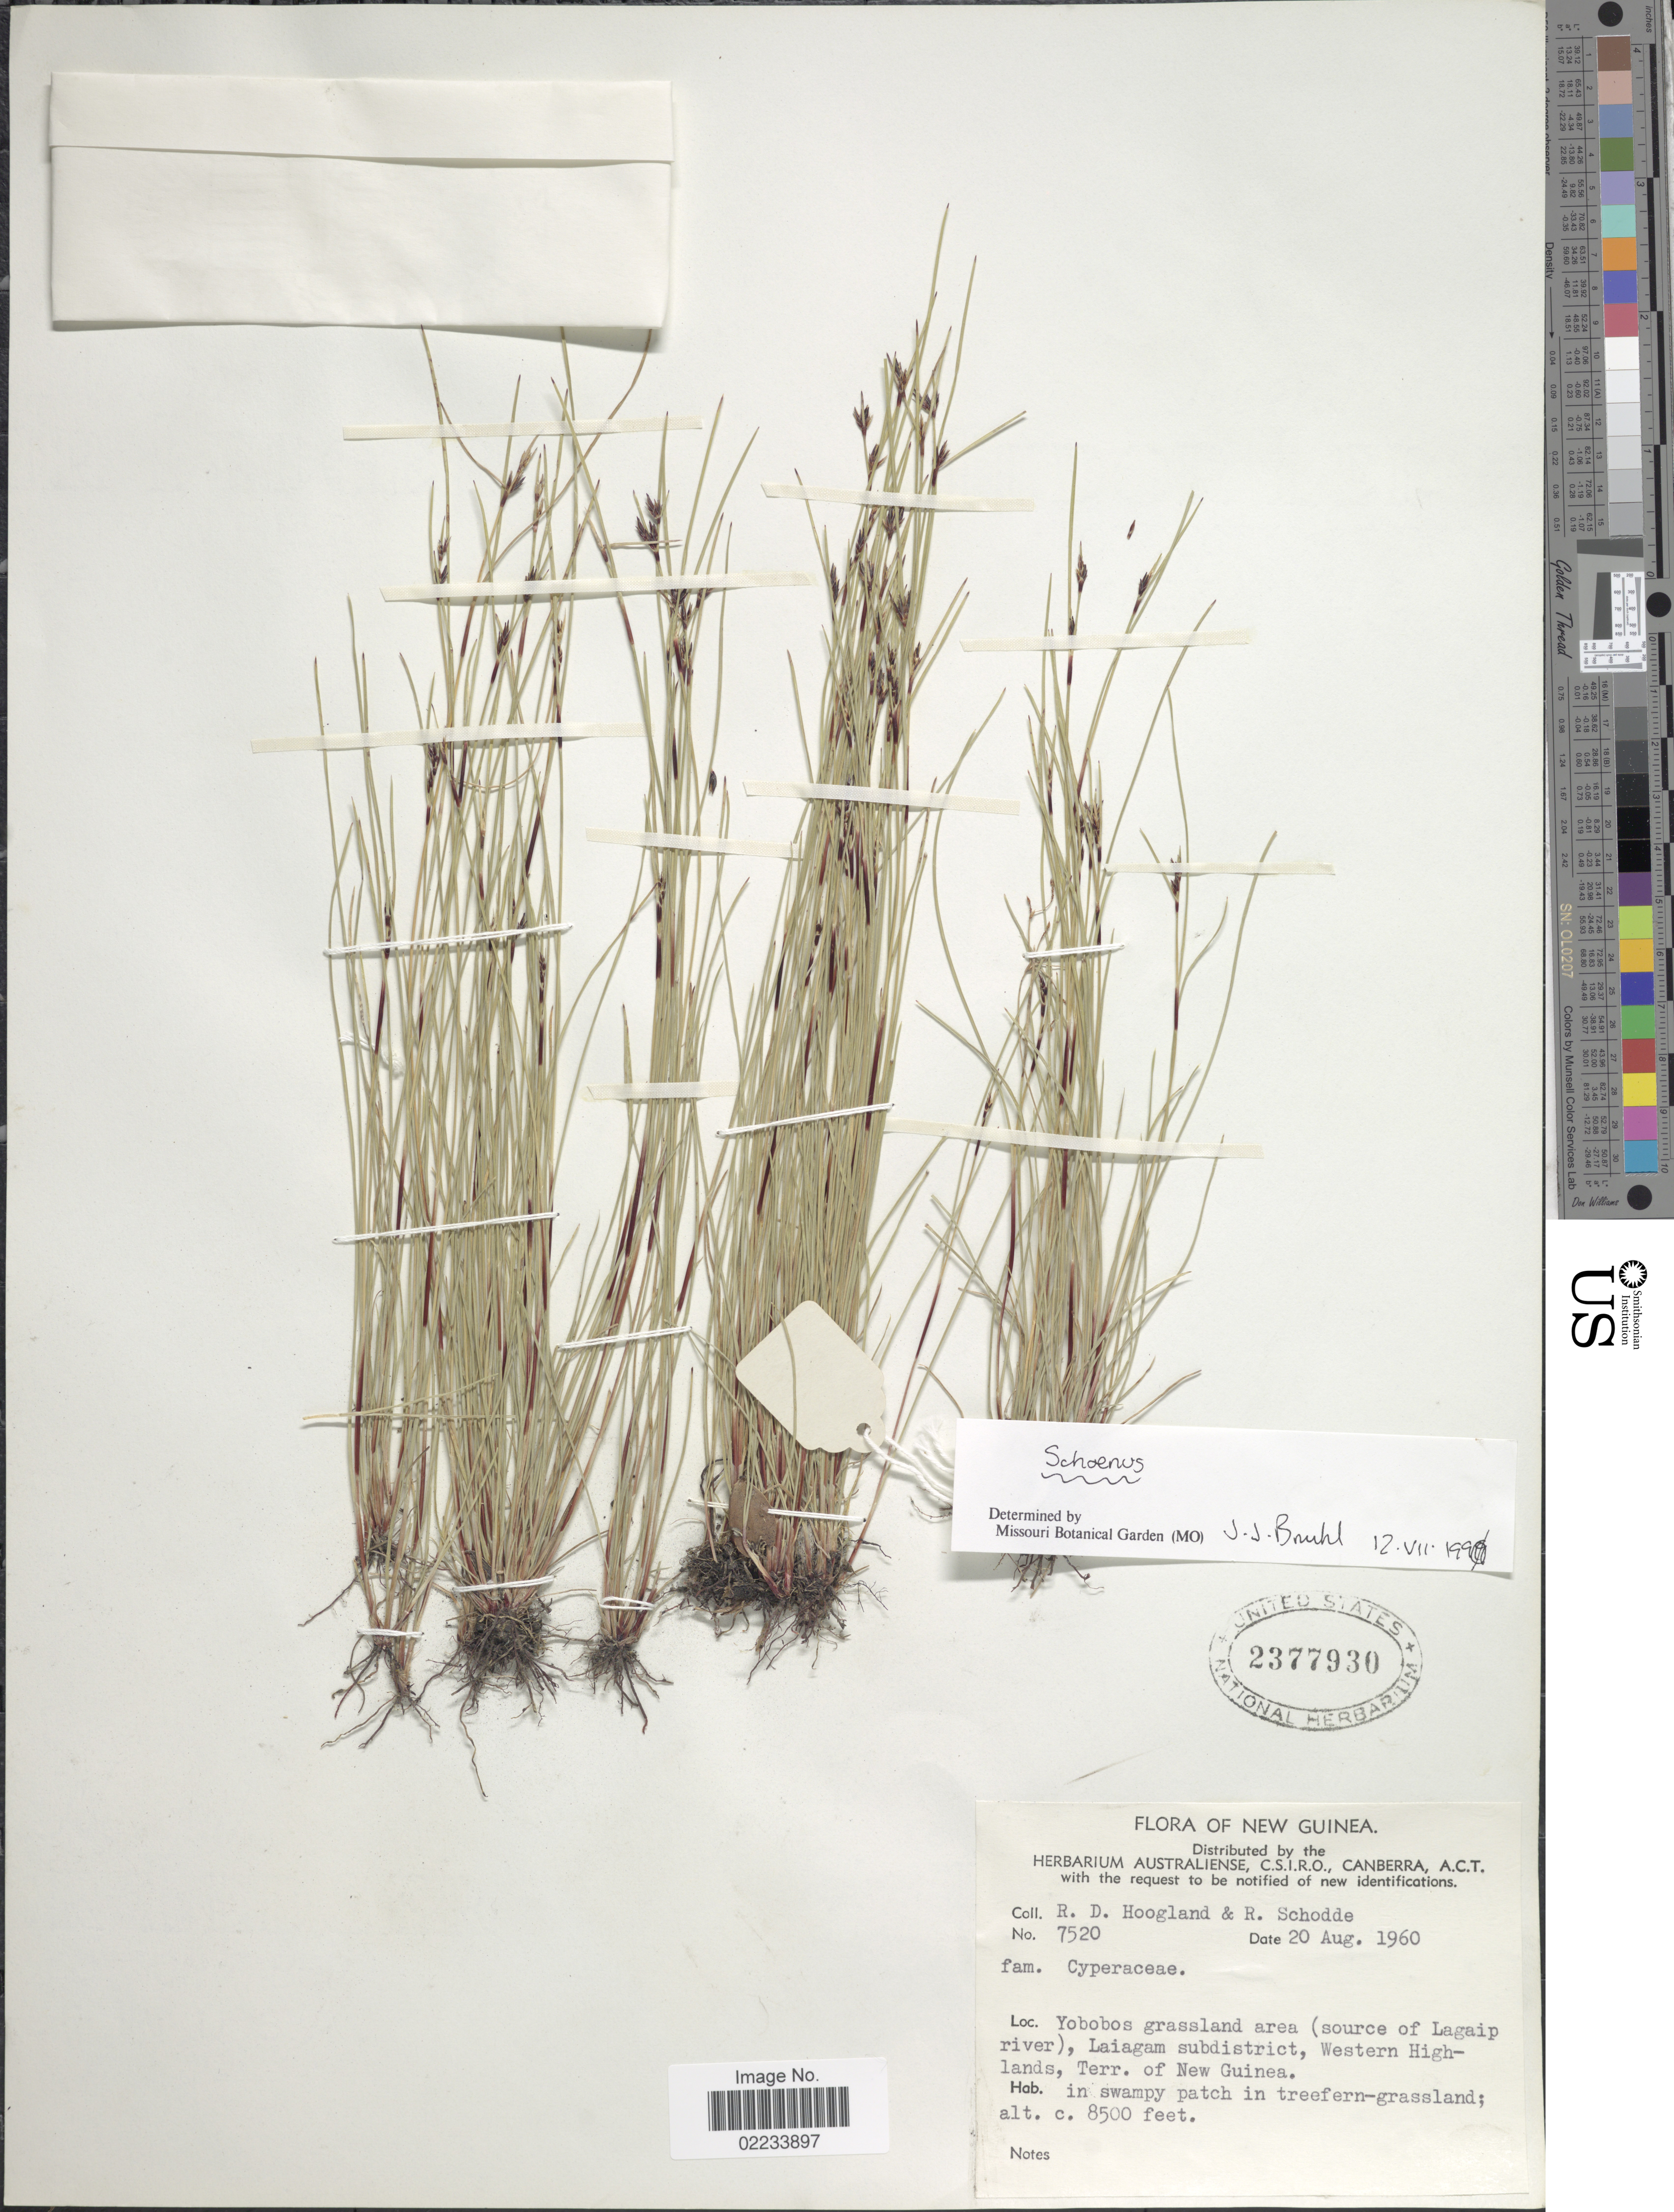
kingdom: Plantae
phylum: Tracheophyta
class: Liliopsida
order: Poales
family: Cyperaceae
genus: Schoenus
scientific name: Schoenus curvulus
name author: F. Muell.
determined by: Kern, J. H.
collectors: R. D. Hoogland & R. Schodde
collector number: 7520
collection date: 1960-08-20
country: Papua New Guinea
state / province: Western Highlands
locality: New Guinea, Yobobos grassland area (source of Lagaip river), Laiagam subdistrict, Western Highlands, Terr of New Guinea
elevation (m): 2591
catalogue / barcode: US 2377930